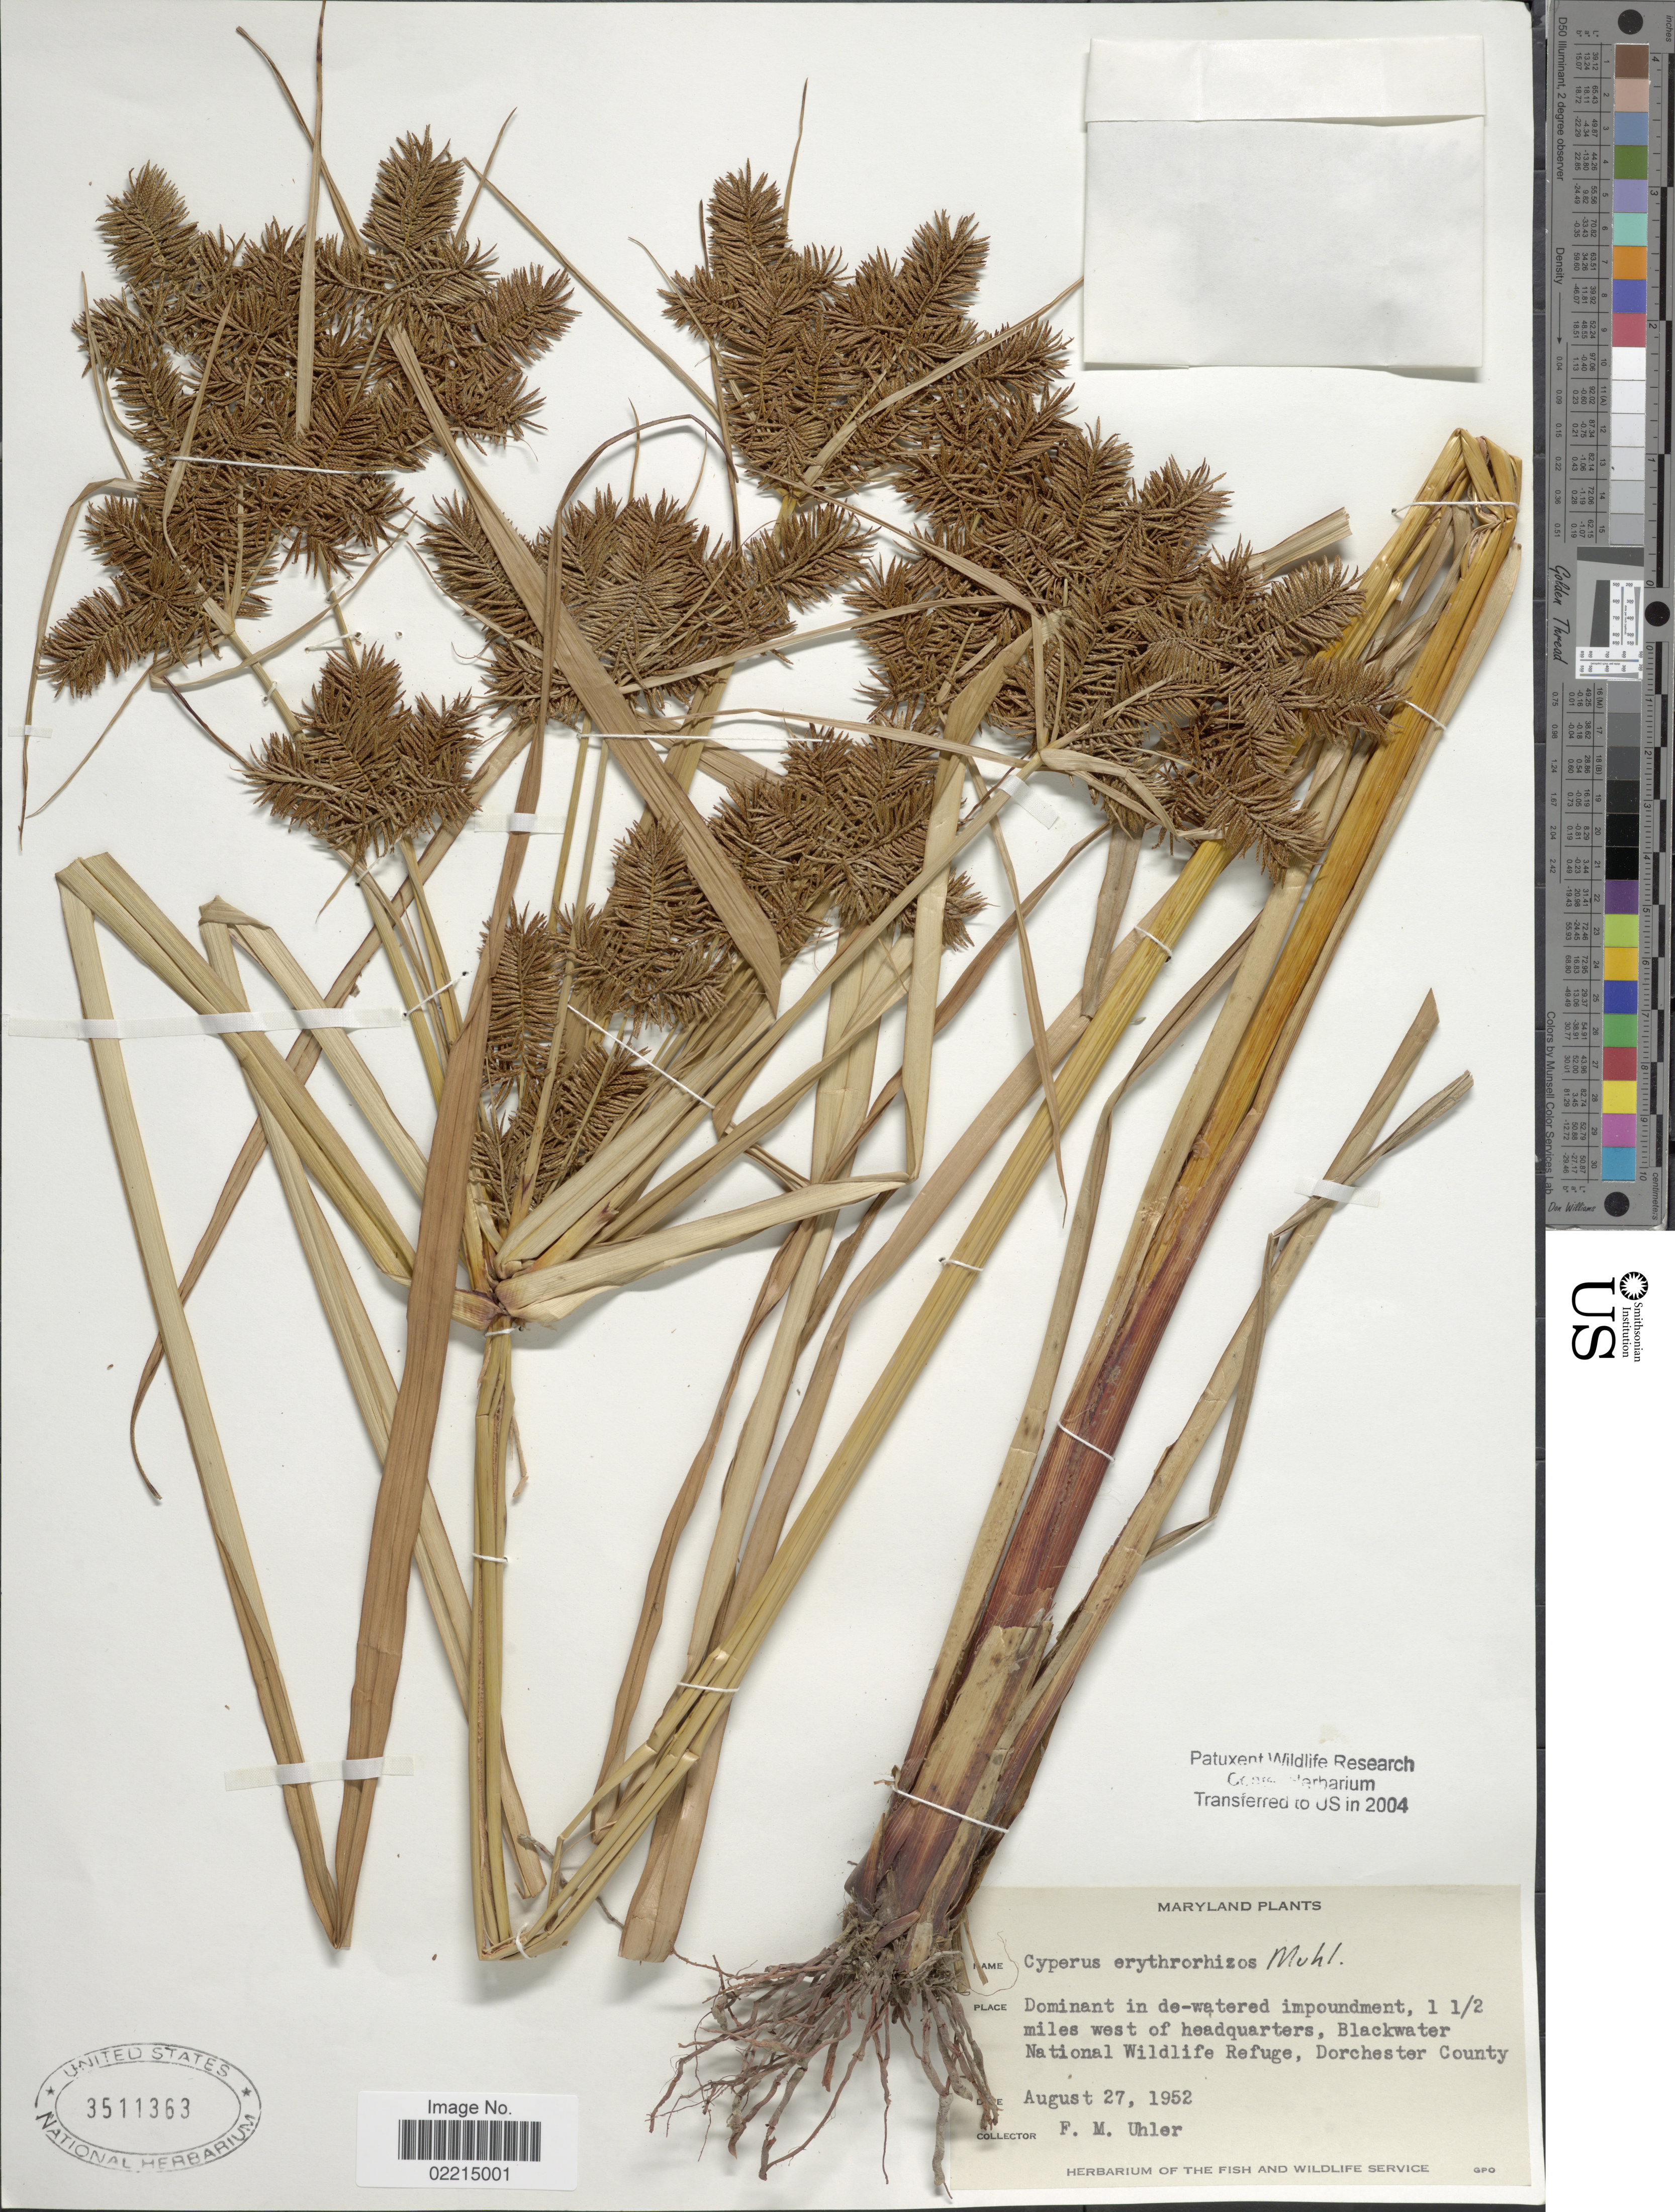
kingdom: Plantae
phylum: Tracheophyta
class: Liliopsida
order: Poales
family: Cyperaceae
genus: Cyperus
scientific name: Cyperus erythrorhizos Muhl.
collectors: F. M. Uhler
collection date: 1952-08-27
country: United States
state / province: Maryland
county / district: Dorchester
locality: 1 1/2 miles W of headquarters, Blackwater National Wildlife Refuge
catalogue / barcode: US 3511363